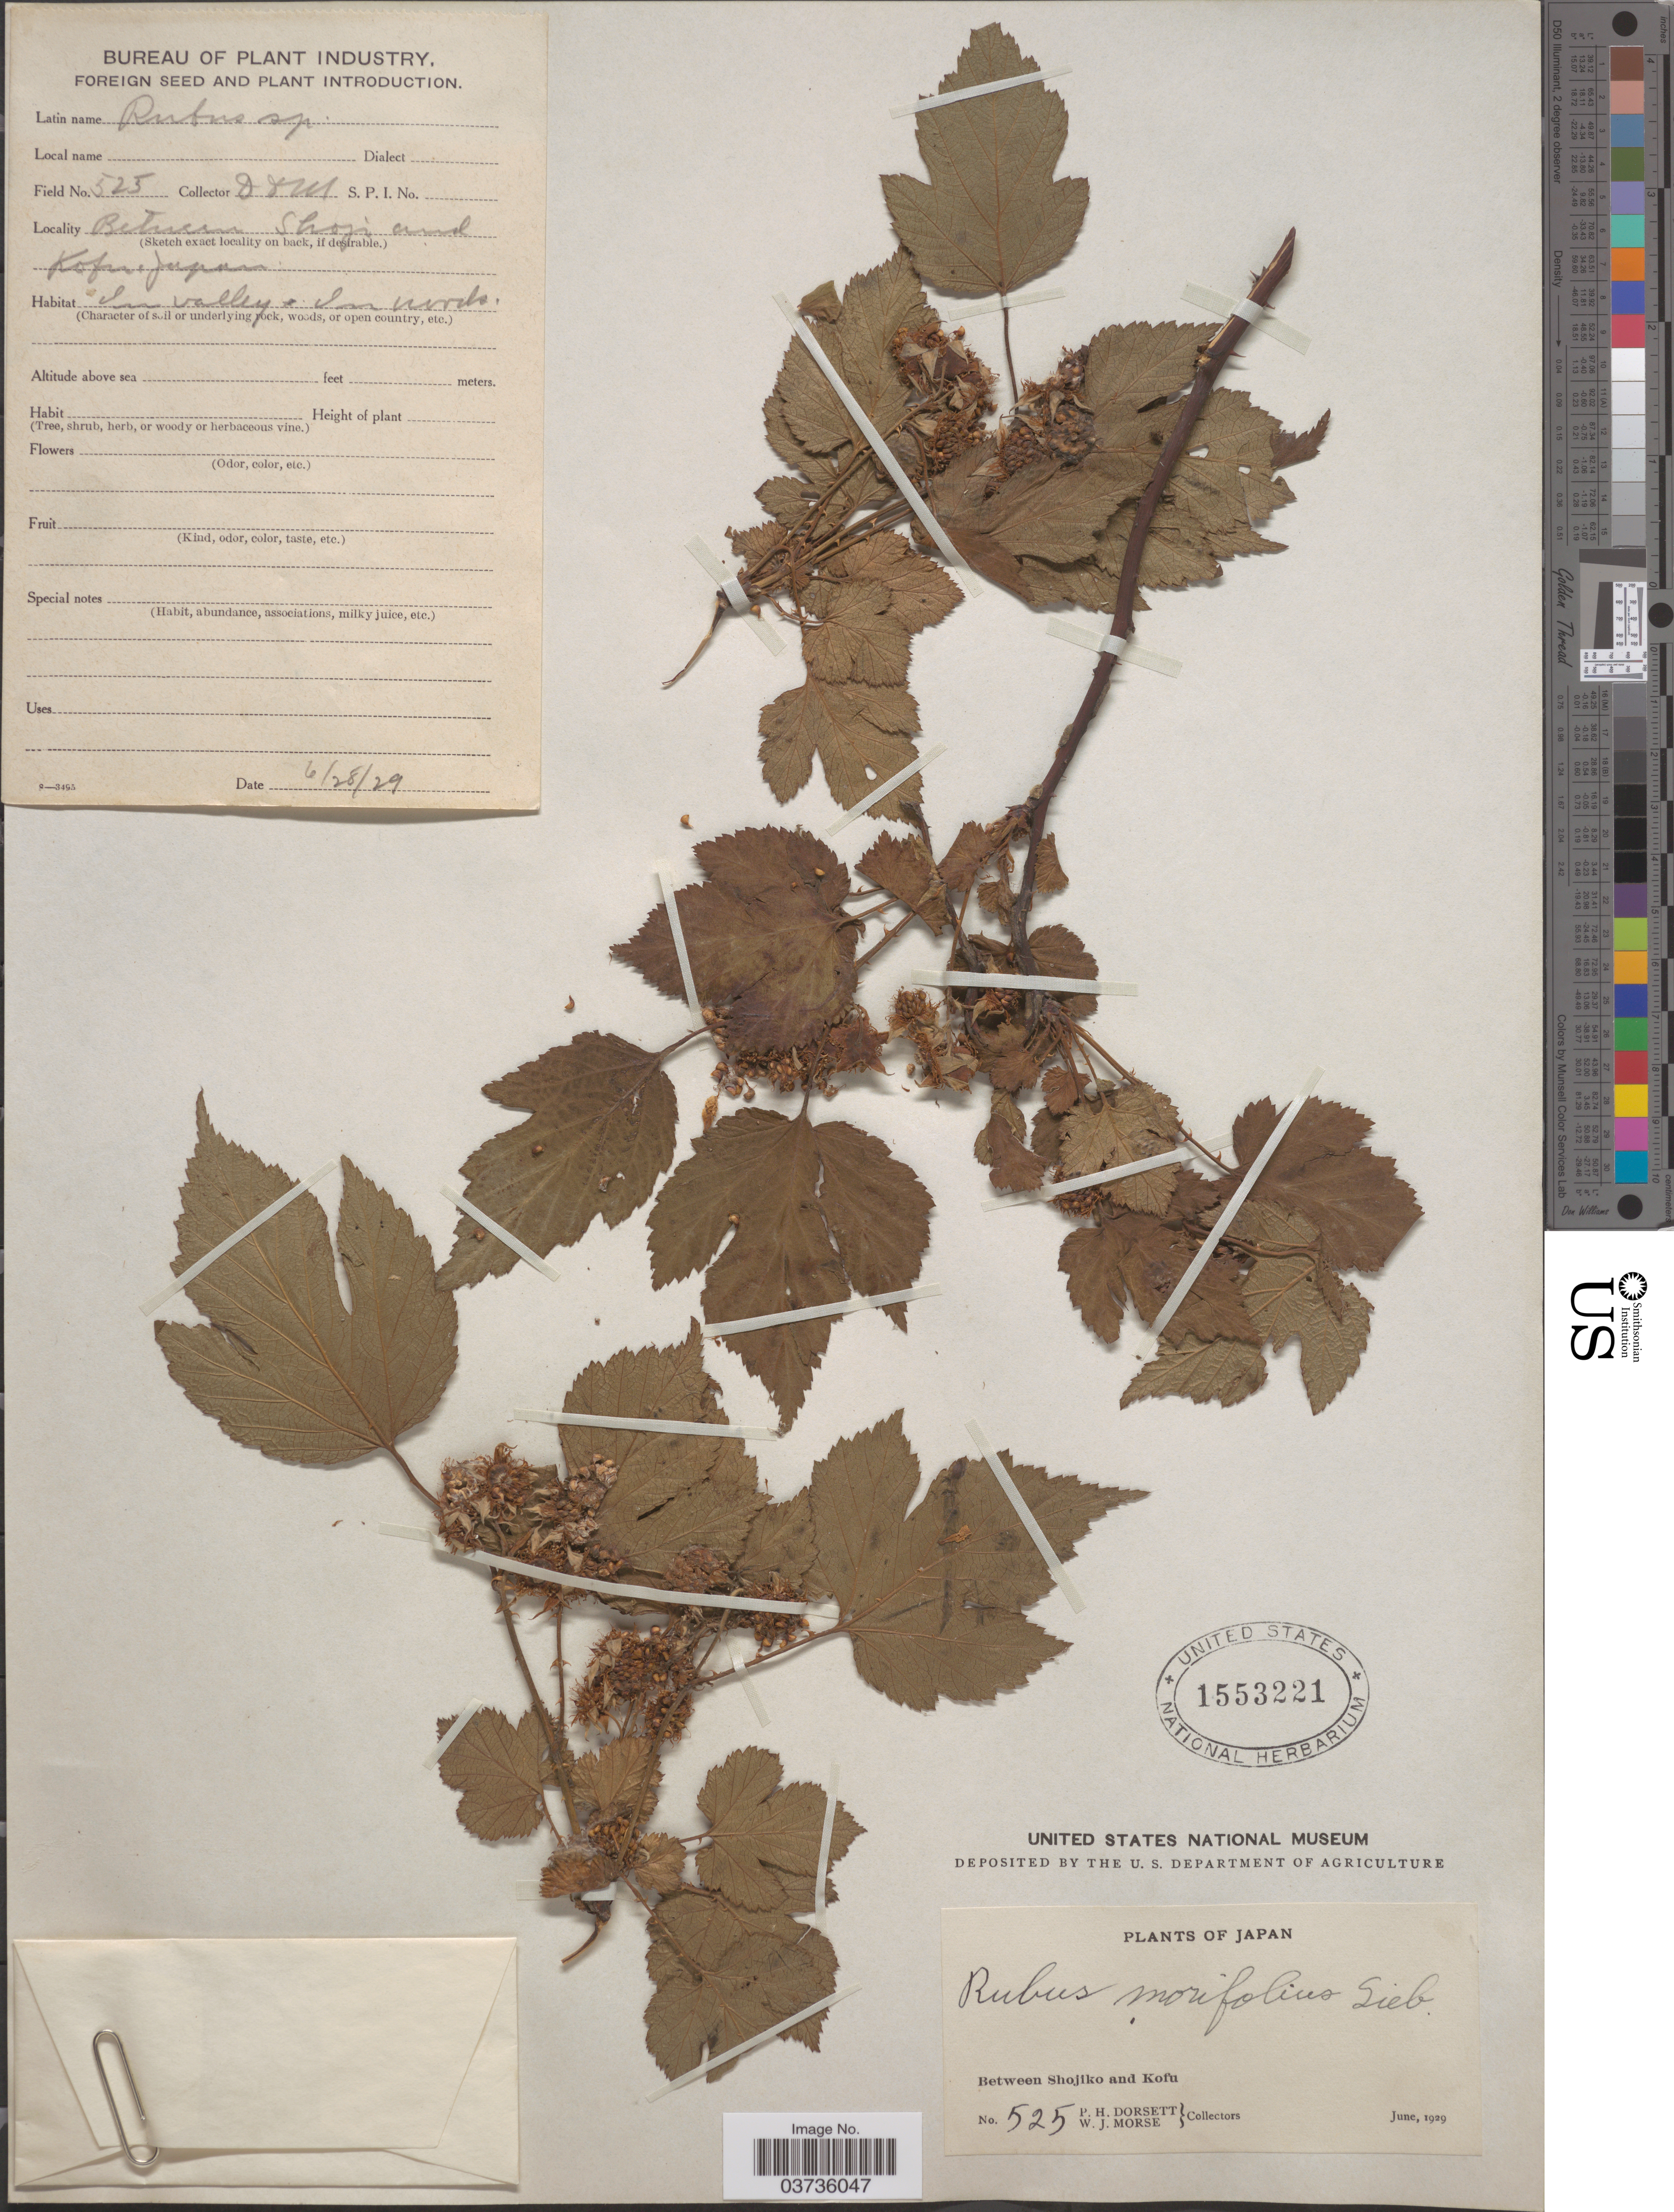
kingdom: Plantae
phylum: Tracheophyta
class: Magnoliopsida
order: Rosales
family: Rosaceae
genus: Rubus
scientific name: Rubus morifolius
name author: P.J. Müll.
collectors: P. H. Dorsett & W. J. Morse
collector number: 525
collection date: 1929-06-28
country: Japan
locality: Between Shojiko and Kofu.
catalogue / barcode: US 1553221